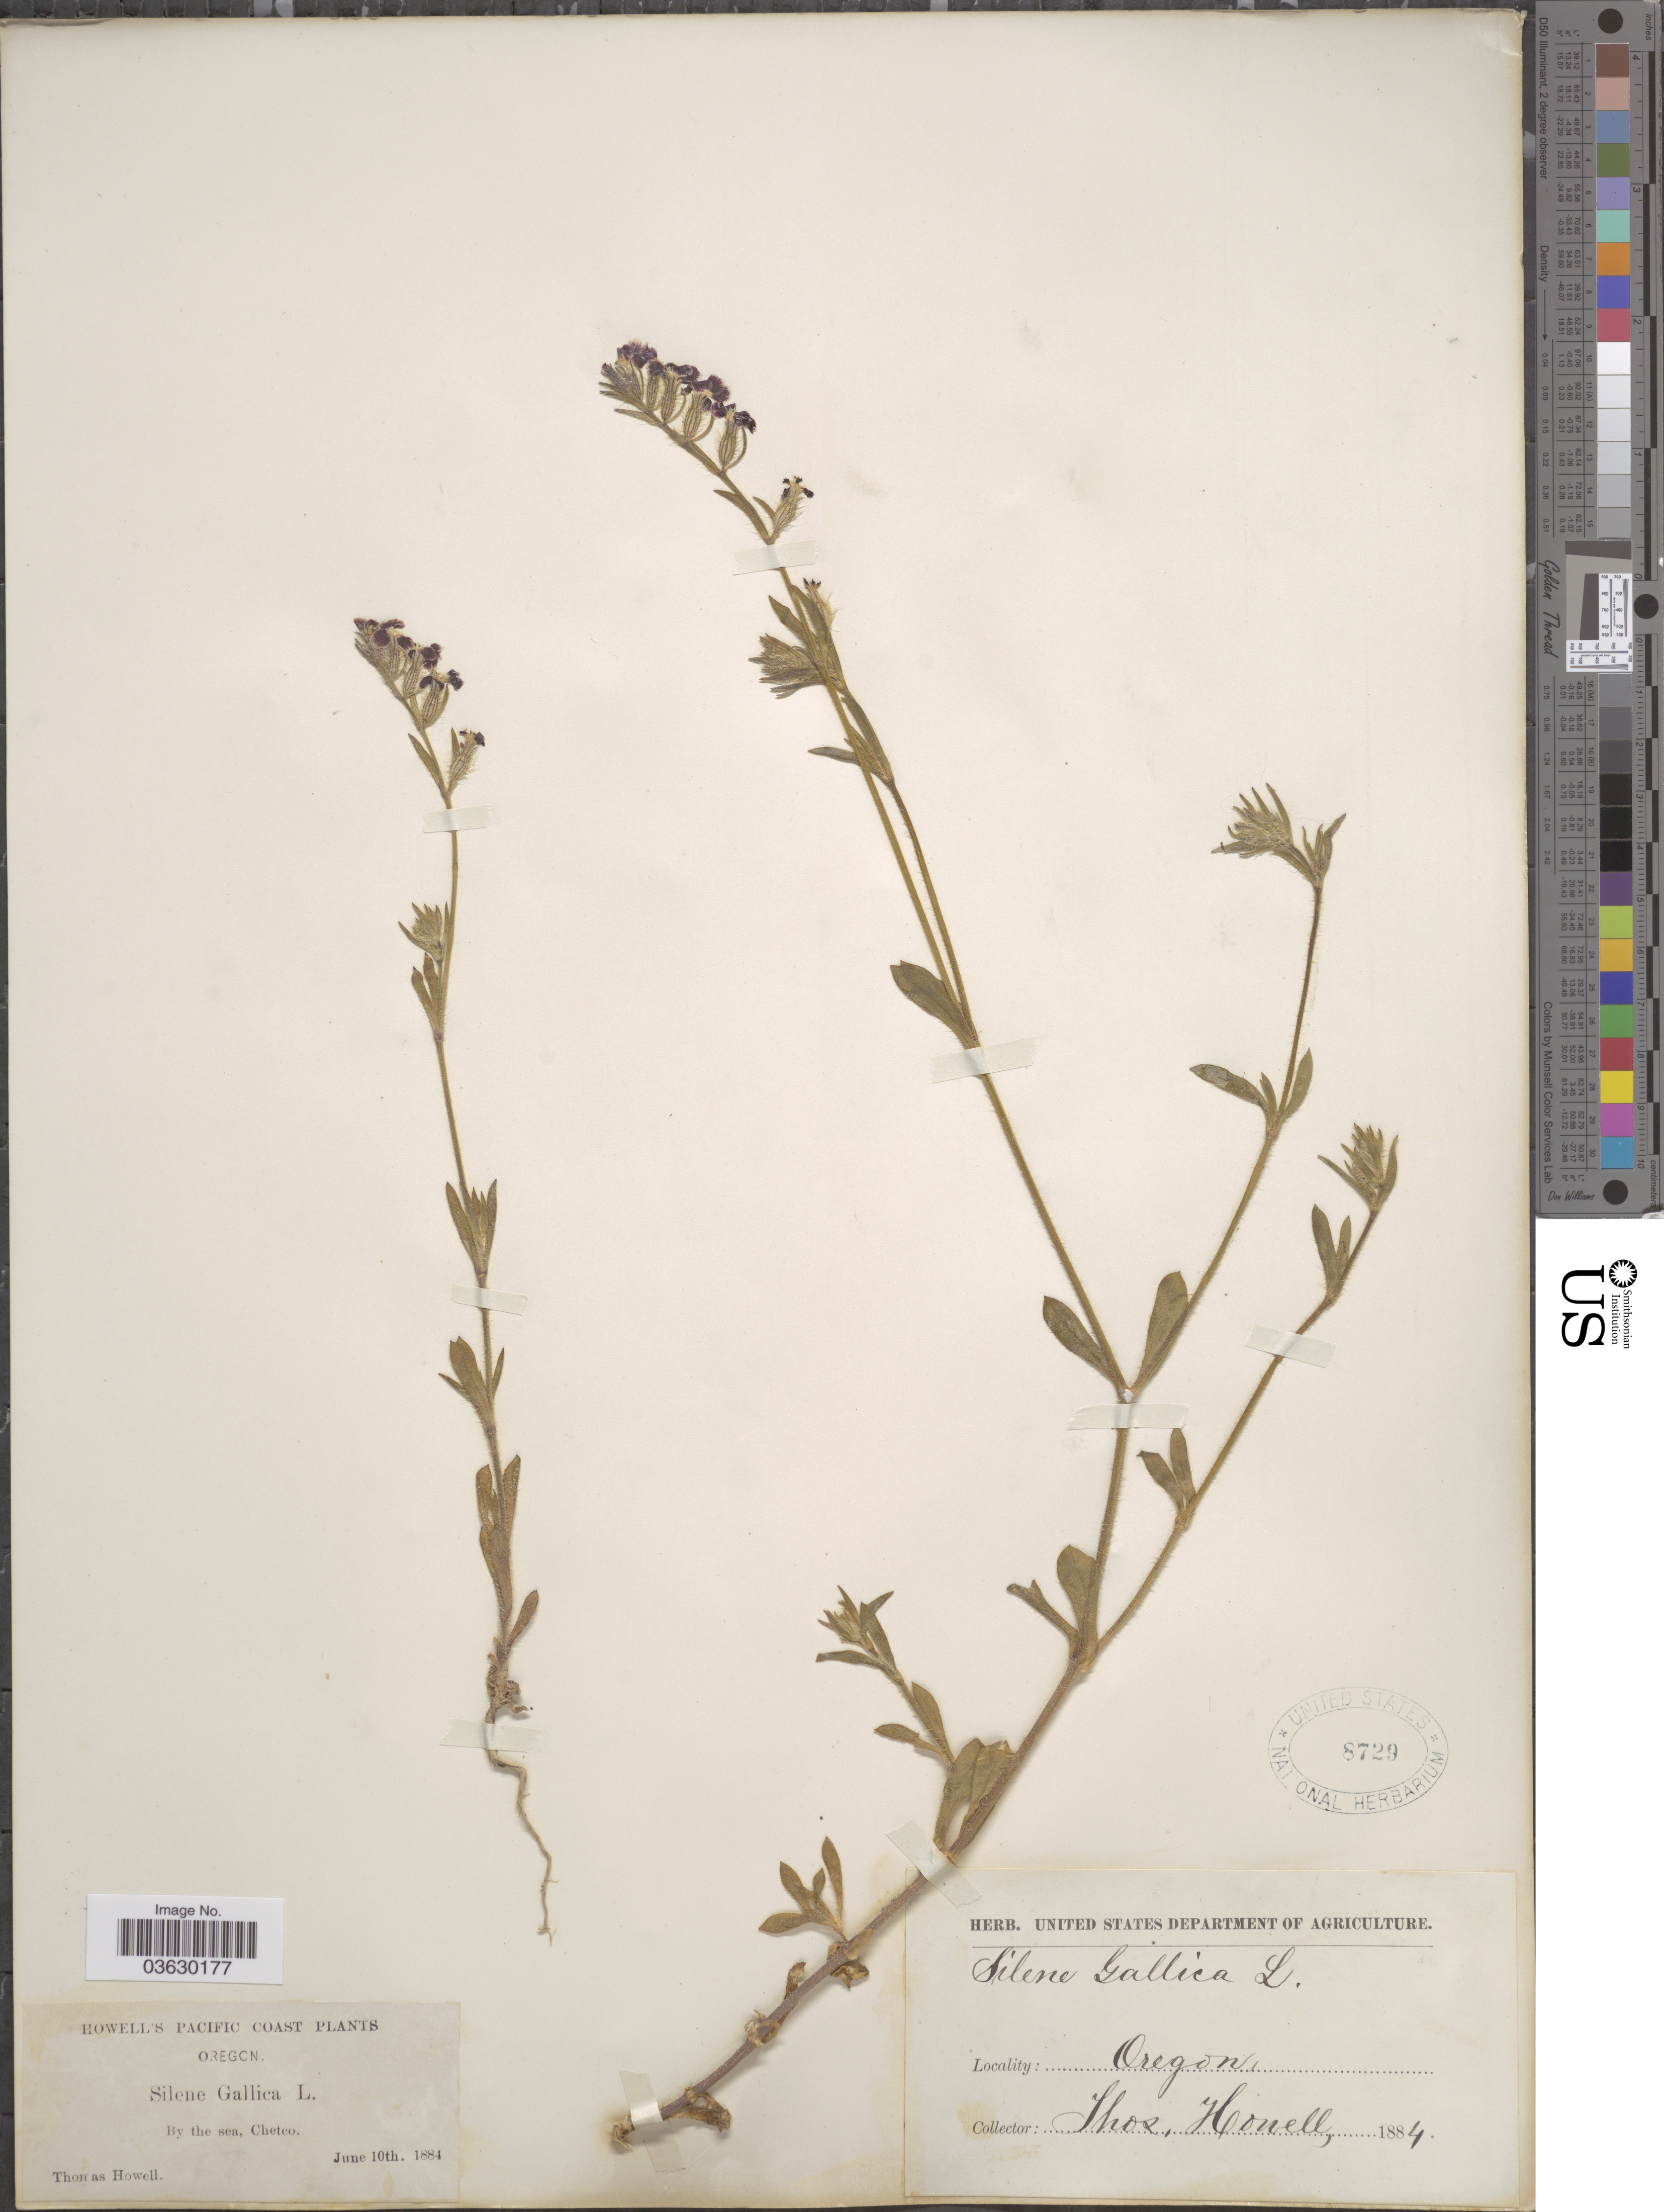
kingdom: Plantae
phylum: Tracheophyta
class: Magnoliopsida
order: Caryophyllales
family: Caryophyllaceae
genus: Silene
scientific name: Silene gallica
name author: L.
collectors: T. Howell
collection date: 1884-06-10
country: United States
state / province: Oregon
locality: Pacific Coast. By the sea, Chetco.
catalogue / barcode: US 8729